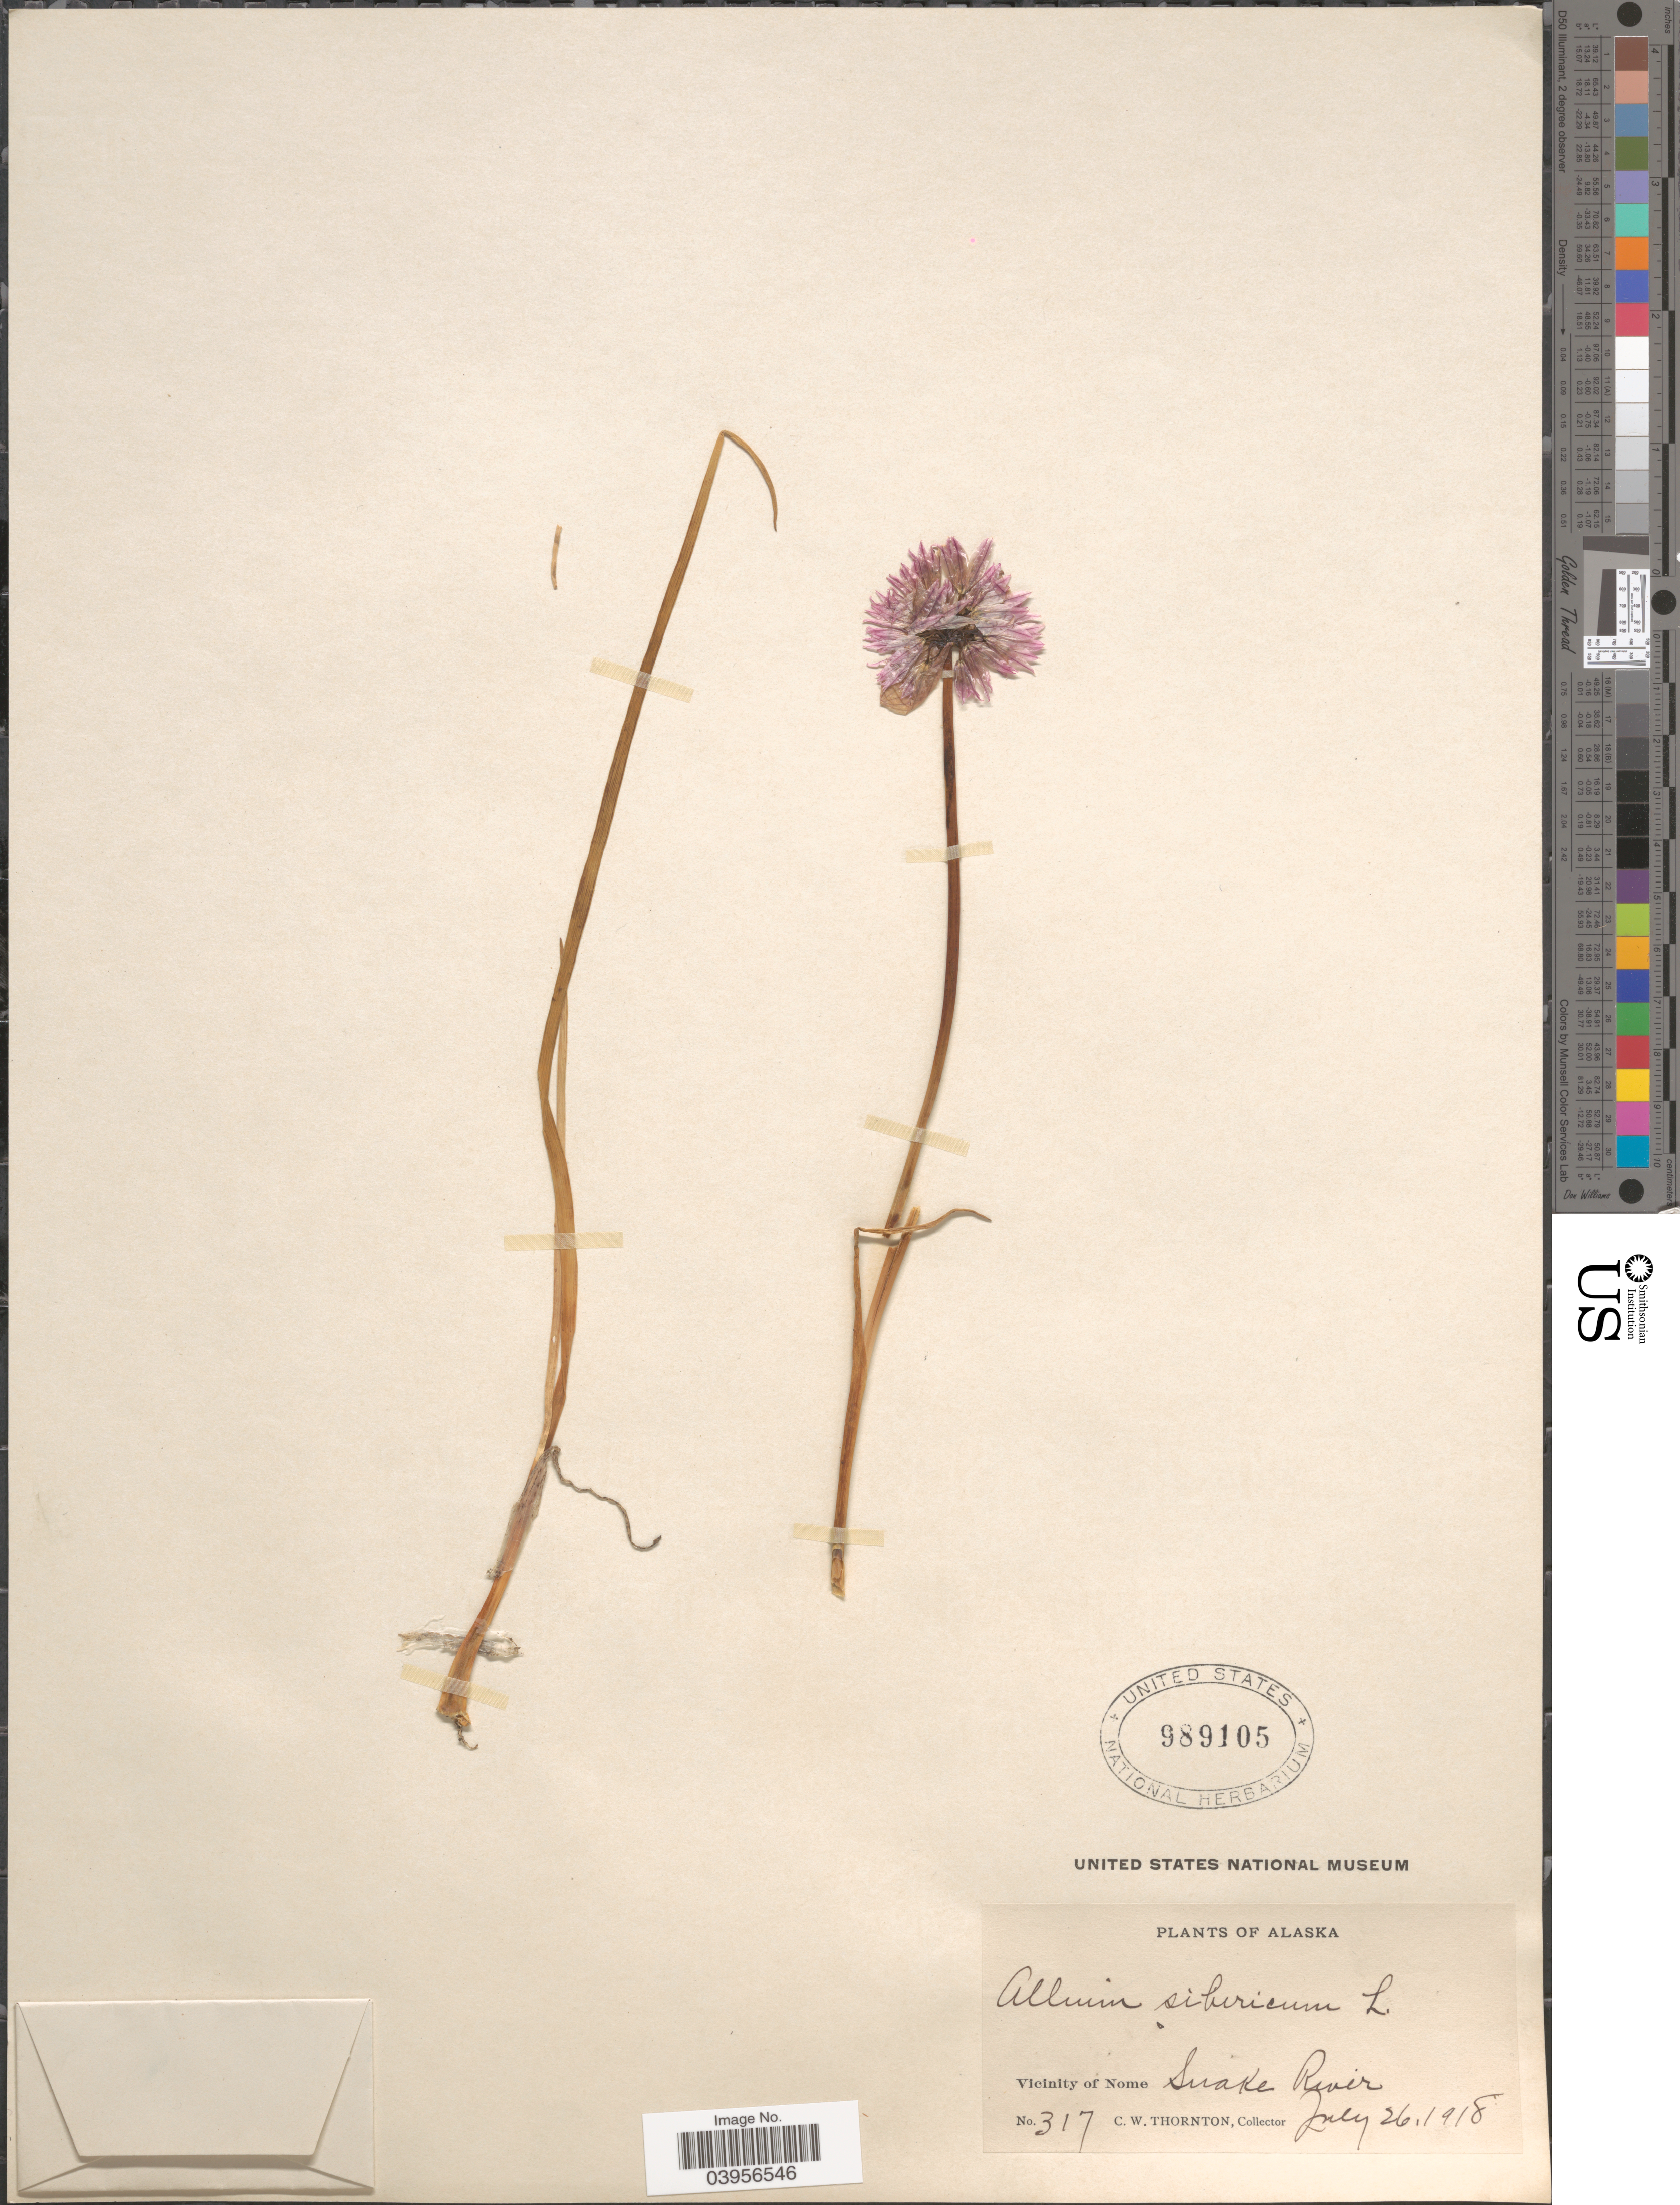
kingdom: Plantae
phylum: Tracheophyta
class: Liliopsida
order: Asparagales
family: Amaryllidaceae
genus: Allium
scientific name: Allium schoenoprasum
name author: L.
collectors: C. Thornton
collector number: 317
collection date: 1918-07-26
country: United States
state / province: Alaska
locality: Vicinity of Nome Snake River.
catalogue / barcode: US 989105